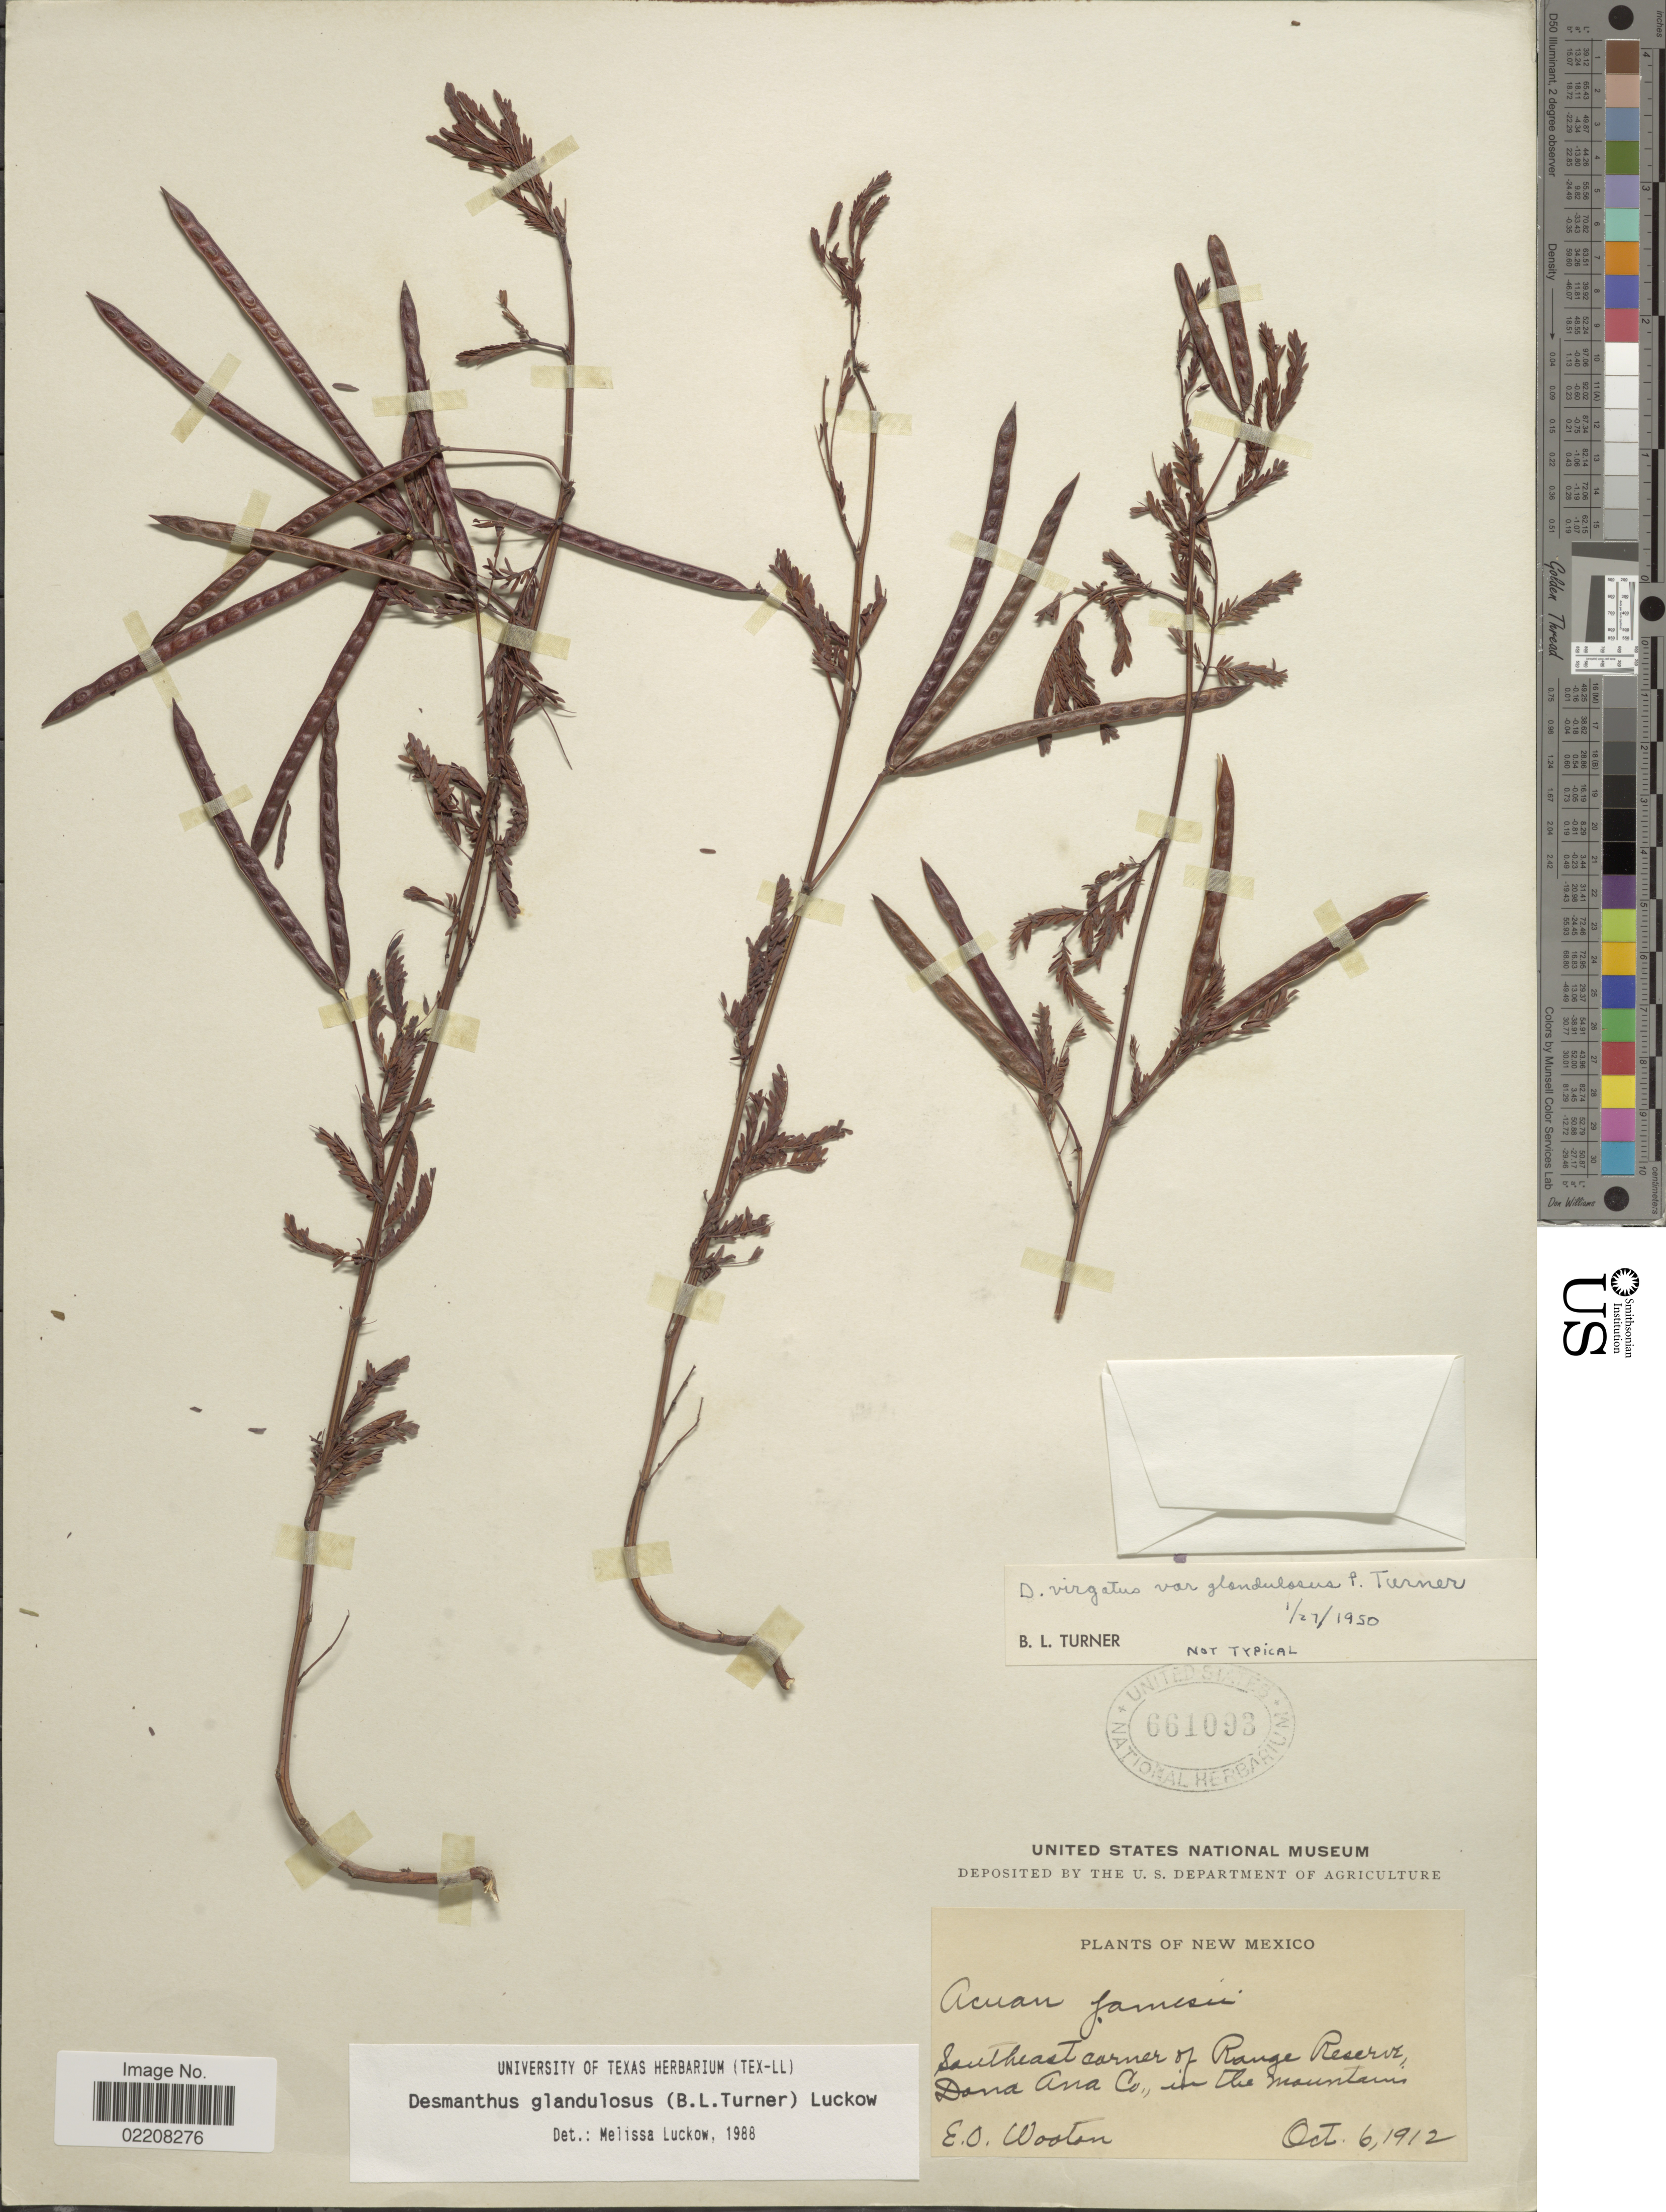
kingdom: Plantae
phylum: Tracheophyta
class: Magnoliopsida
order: Fabales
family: Fabaceae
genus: Desmanthus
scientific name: Desmanthus glandulosus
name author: (B.L. Turner) Luckow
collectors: E. O. Wooton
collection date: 1912-10-06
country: United States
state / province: New Mexico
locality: Southeast corner of Range Reserve, Dona Ana Co., in the mountains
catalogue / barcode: US 661093